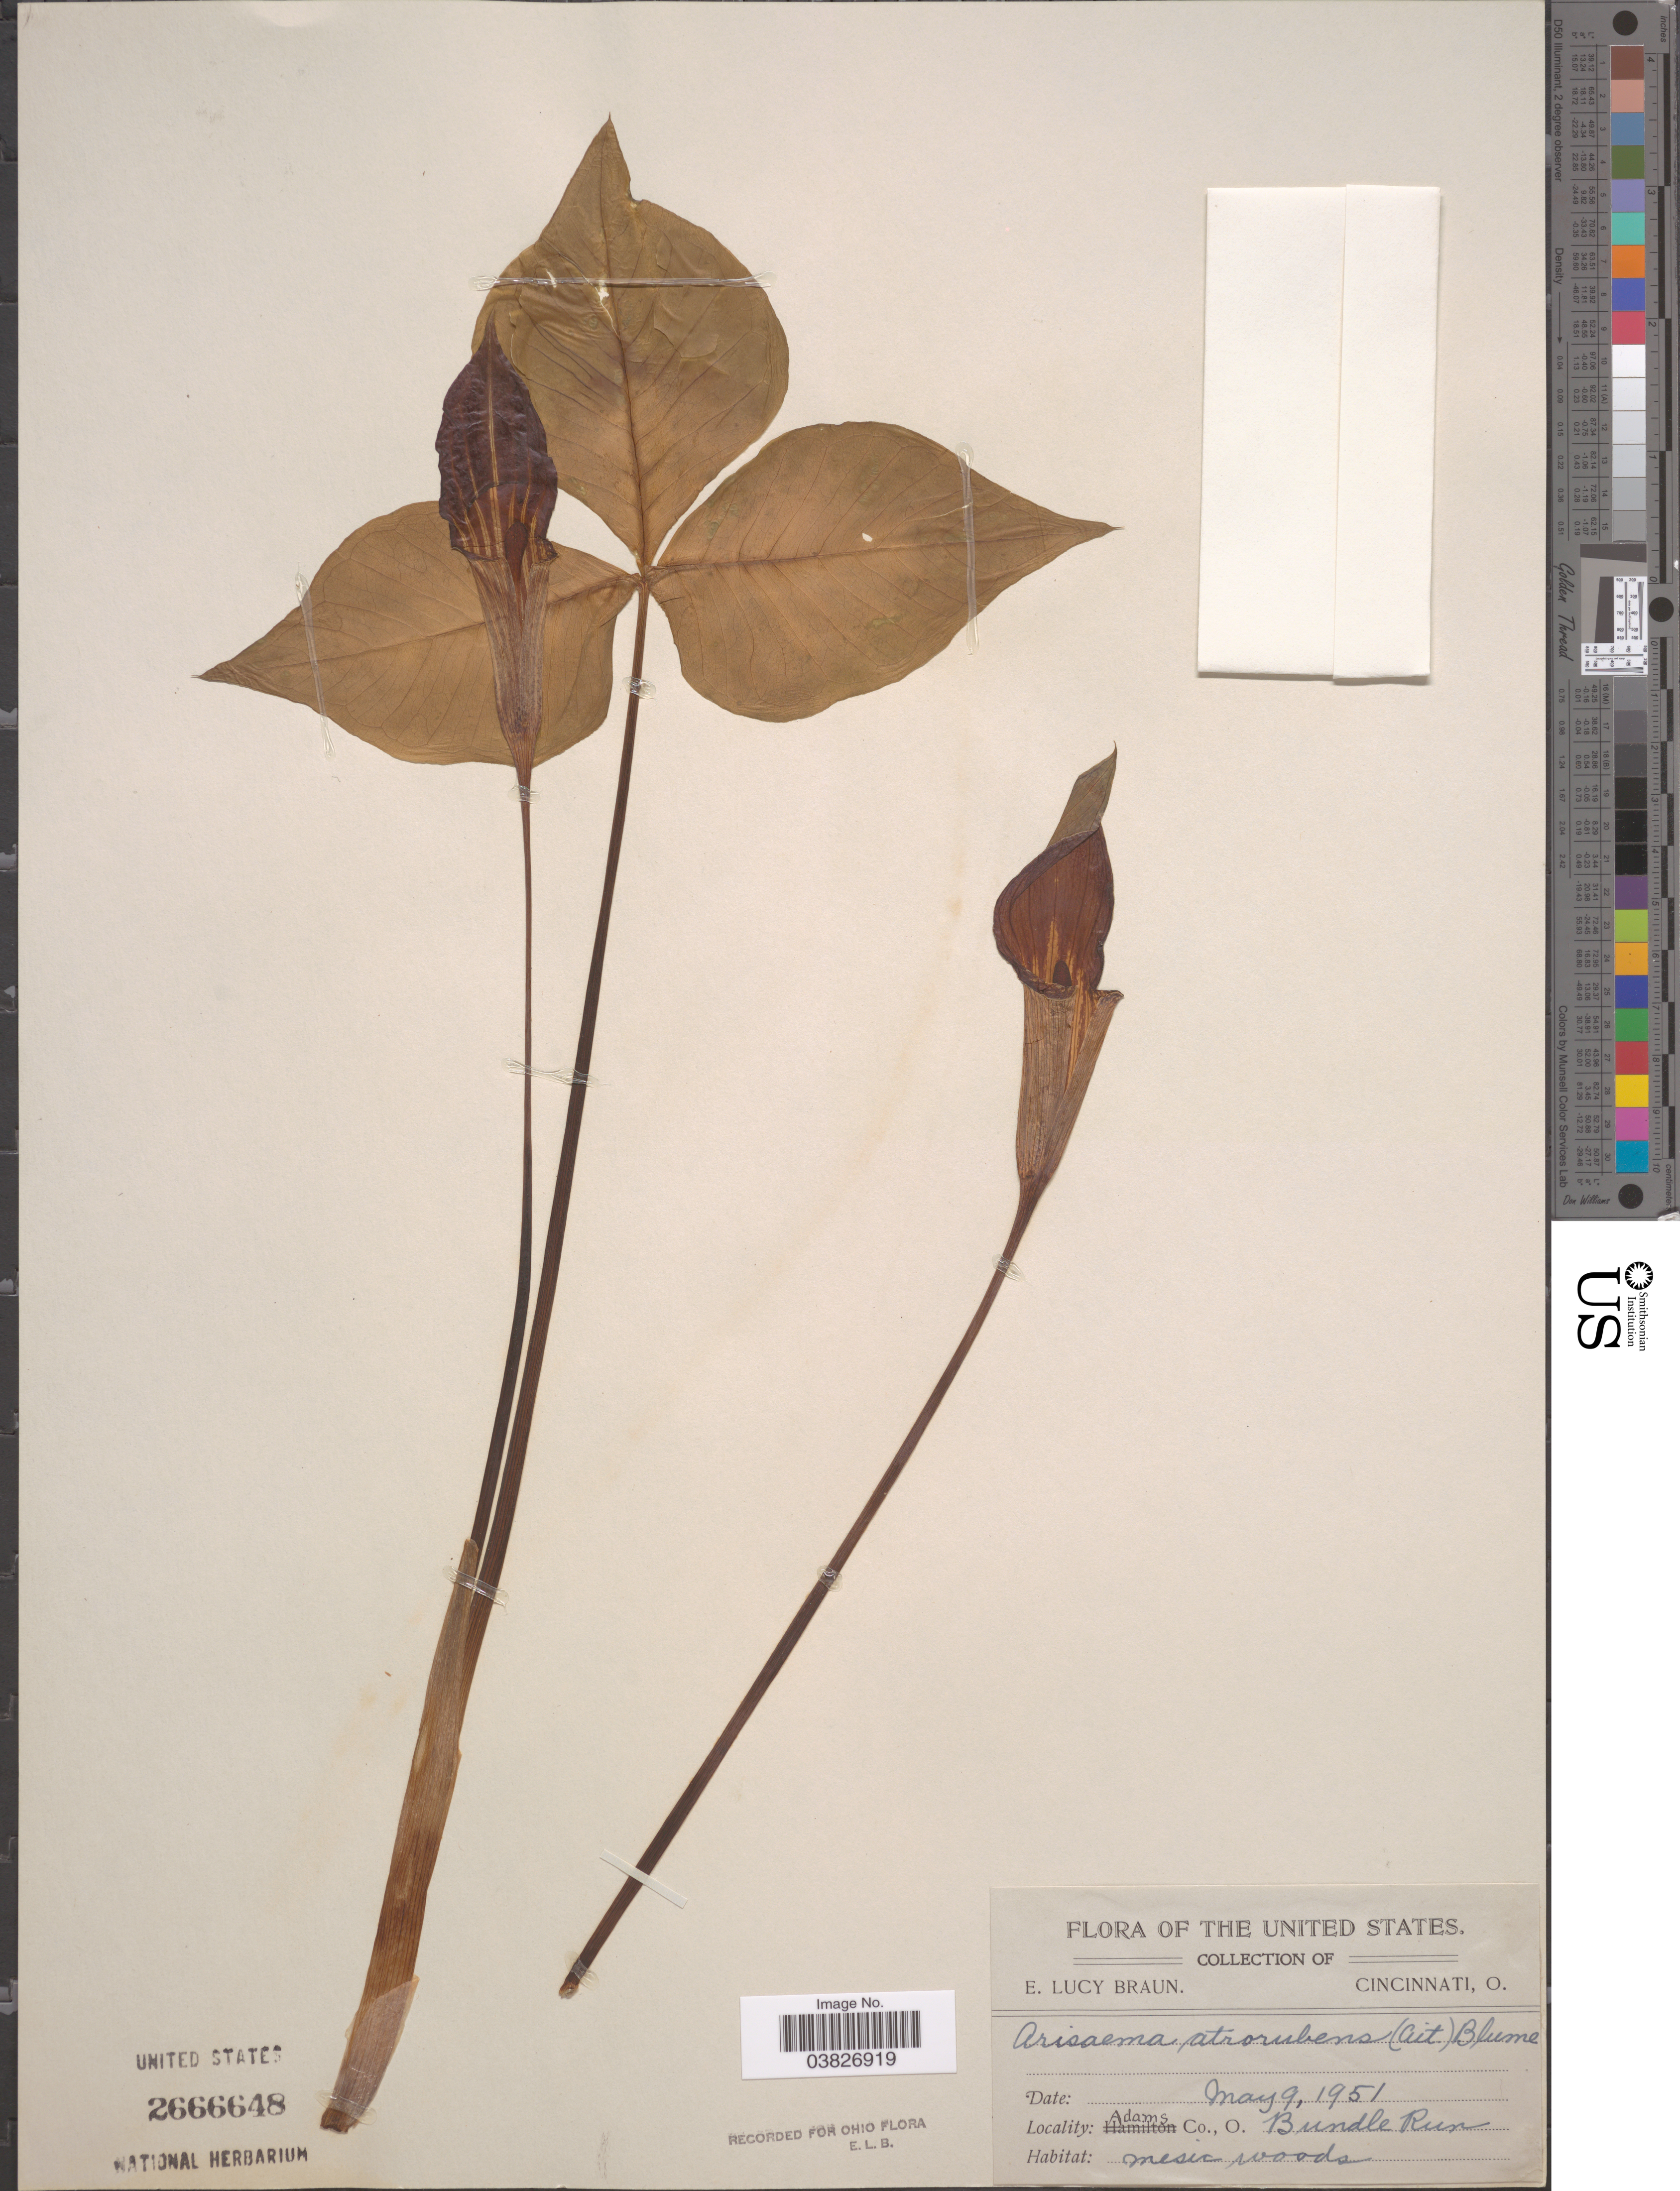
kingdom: Plantae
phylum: Tracheophyta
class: Liliopsida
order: Alismatales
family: Araceae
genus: Arisaema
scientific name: Arisaema atrorubens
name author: (Aiton) Blume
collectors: E. L. Braun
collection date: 1951-05-09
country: United States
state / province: Ohio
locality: Adams Co., Bundle Run.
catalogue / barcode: US 2666648